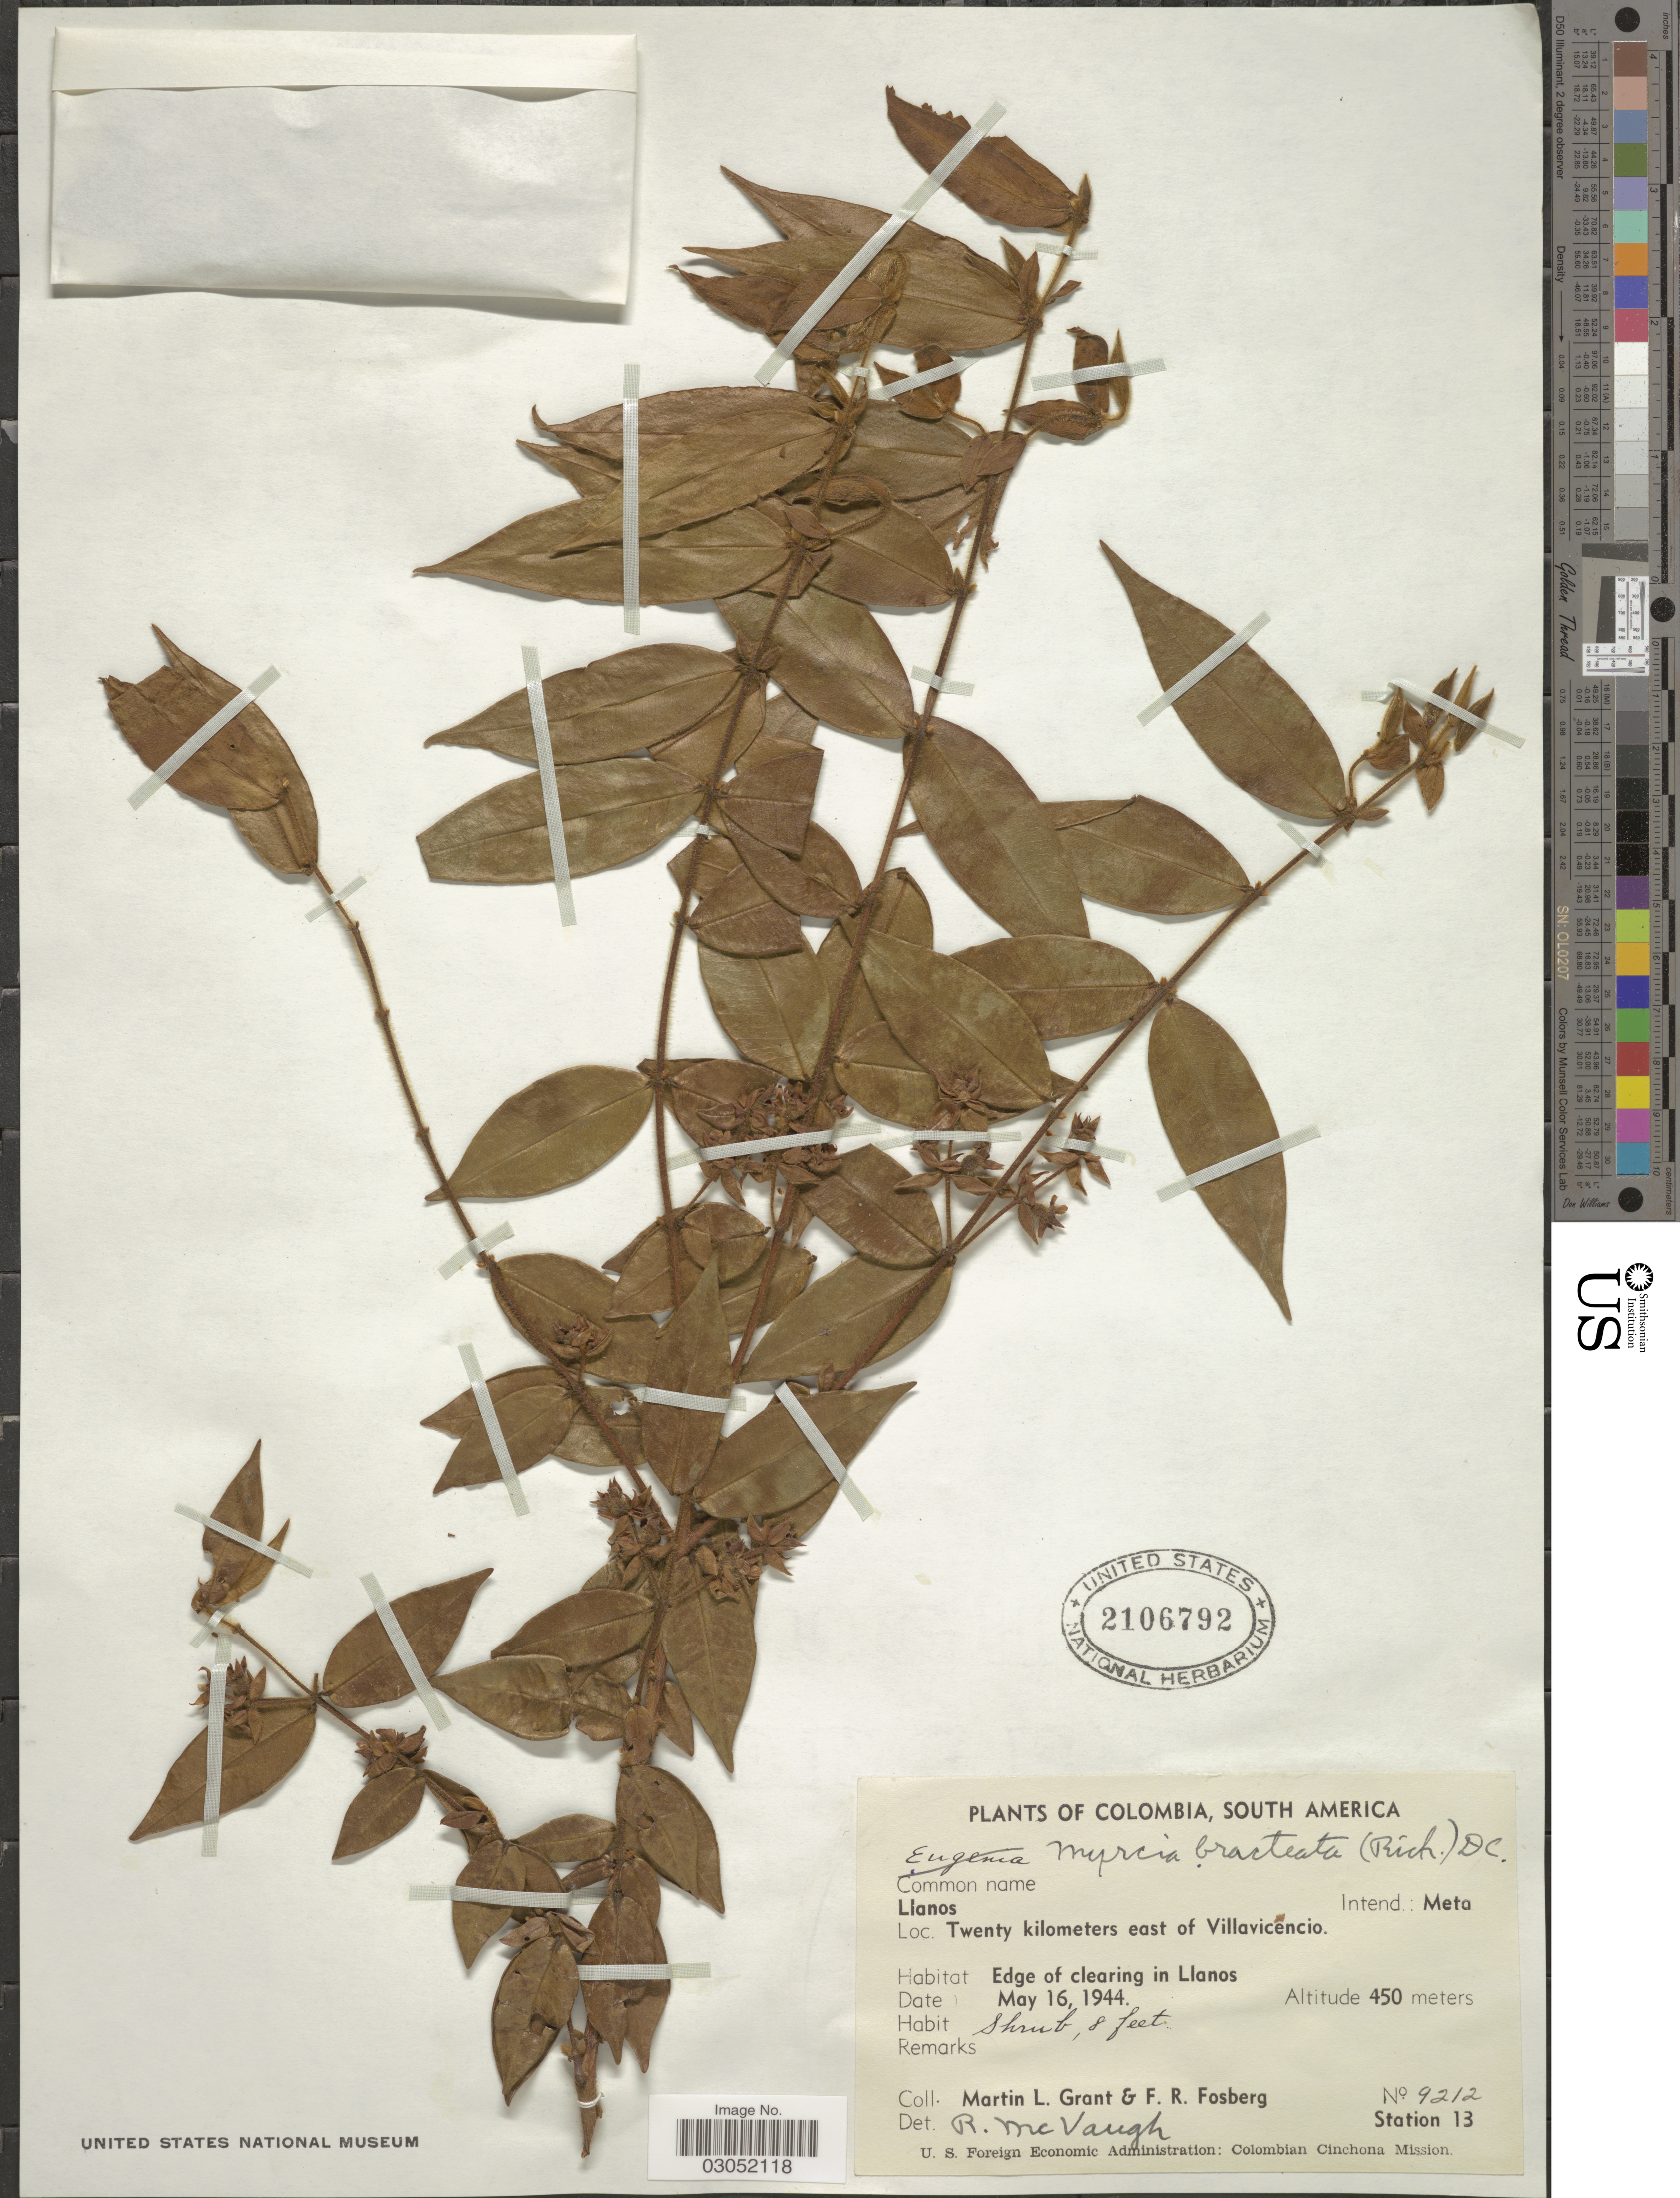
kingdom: Plantae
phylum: Tracheophyta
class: Magnoliopsida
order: Myrtales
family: Myrtaceae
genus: Myrcia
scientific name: Myrcia bracteata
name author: (Rich.) DC.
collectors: M. L. Grant & F. R. Fosberg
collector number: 9212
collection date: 1944-05-16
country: Colombia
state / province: Meta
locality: Llanos. Intend.: Meta. Twenty kilometers east of Villavicencio. Edge of clearing in Llanos.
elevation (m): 450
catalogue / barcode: US 2106792